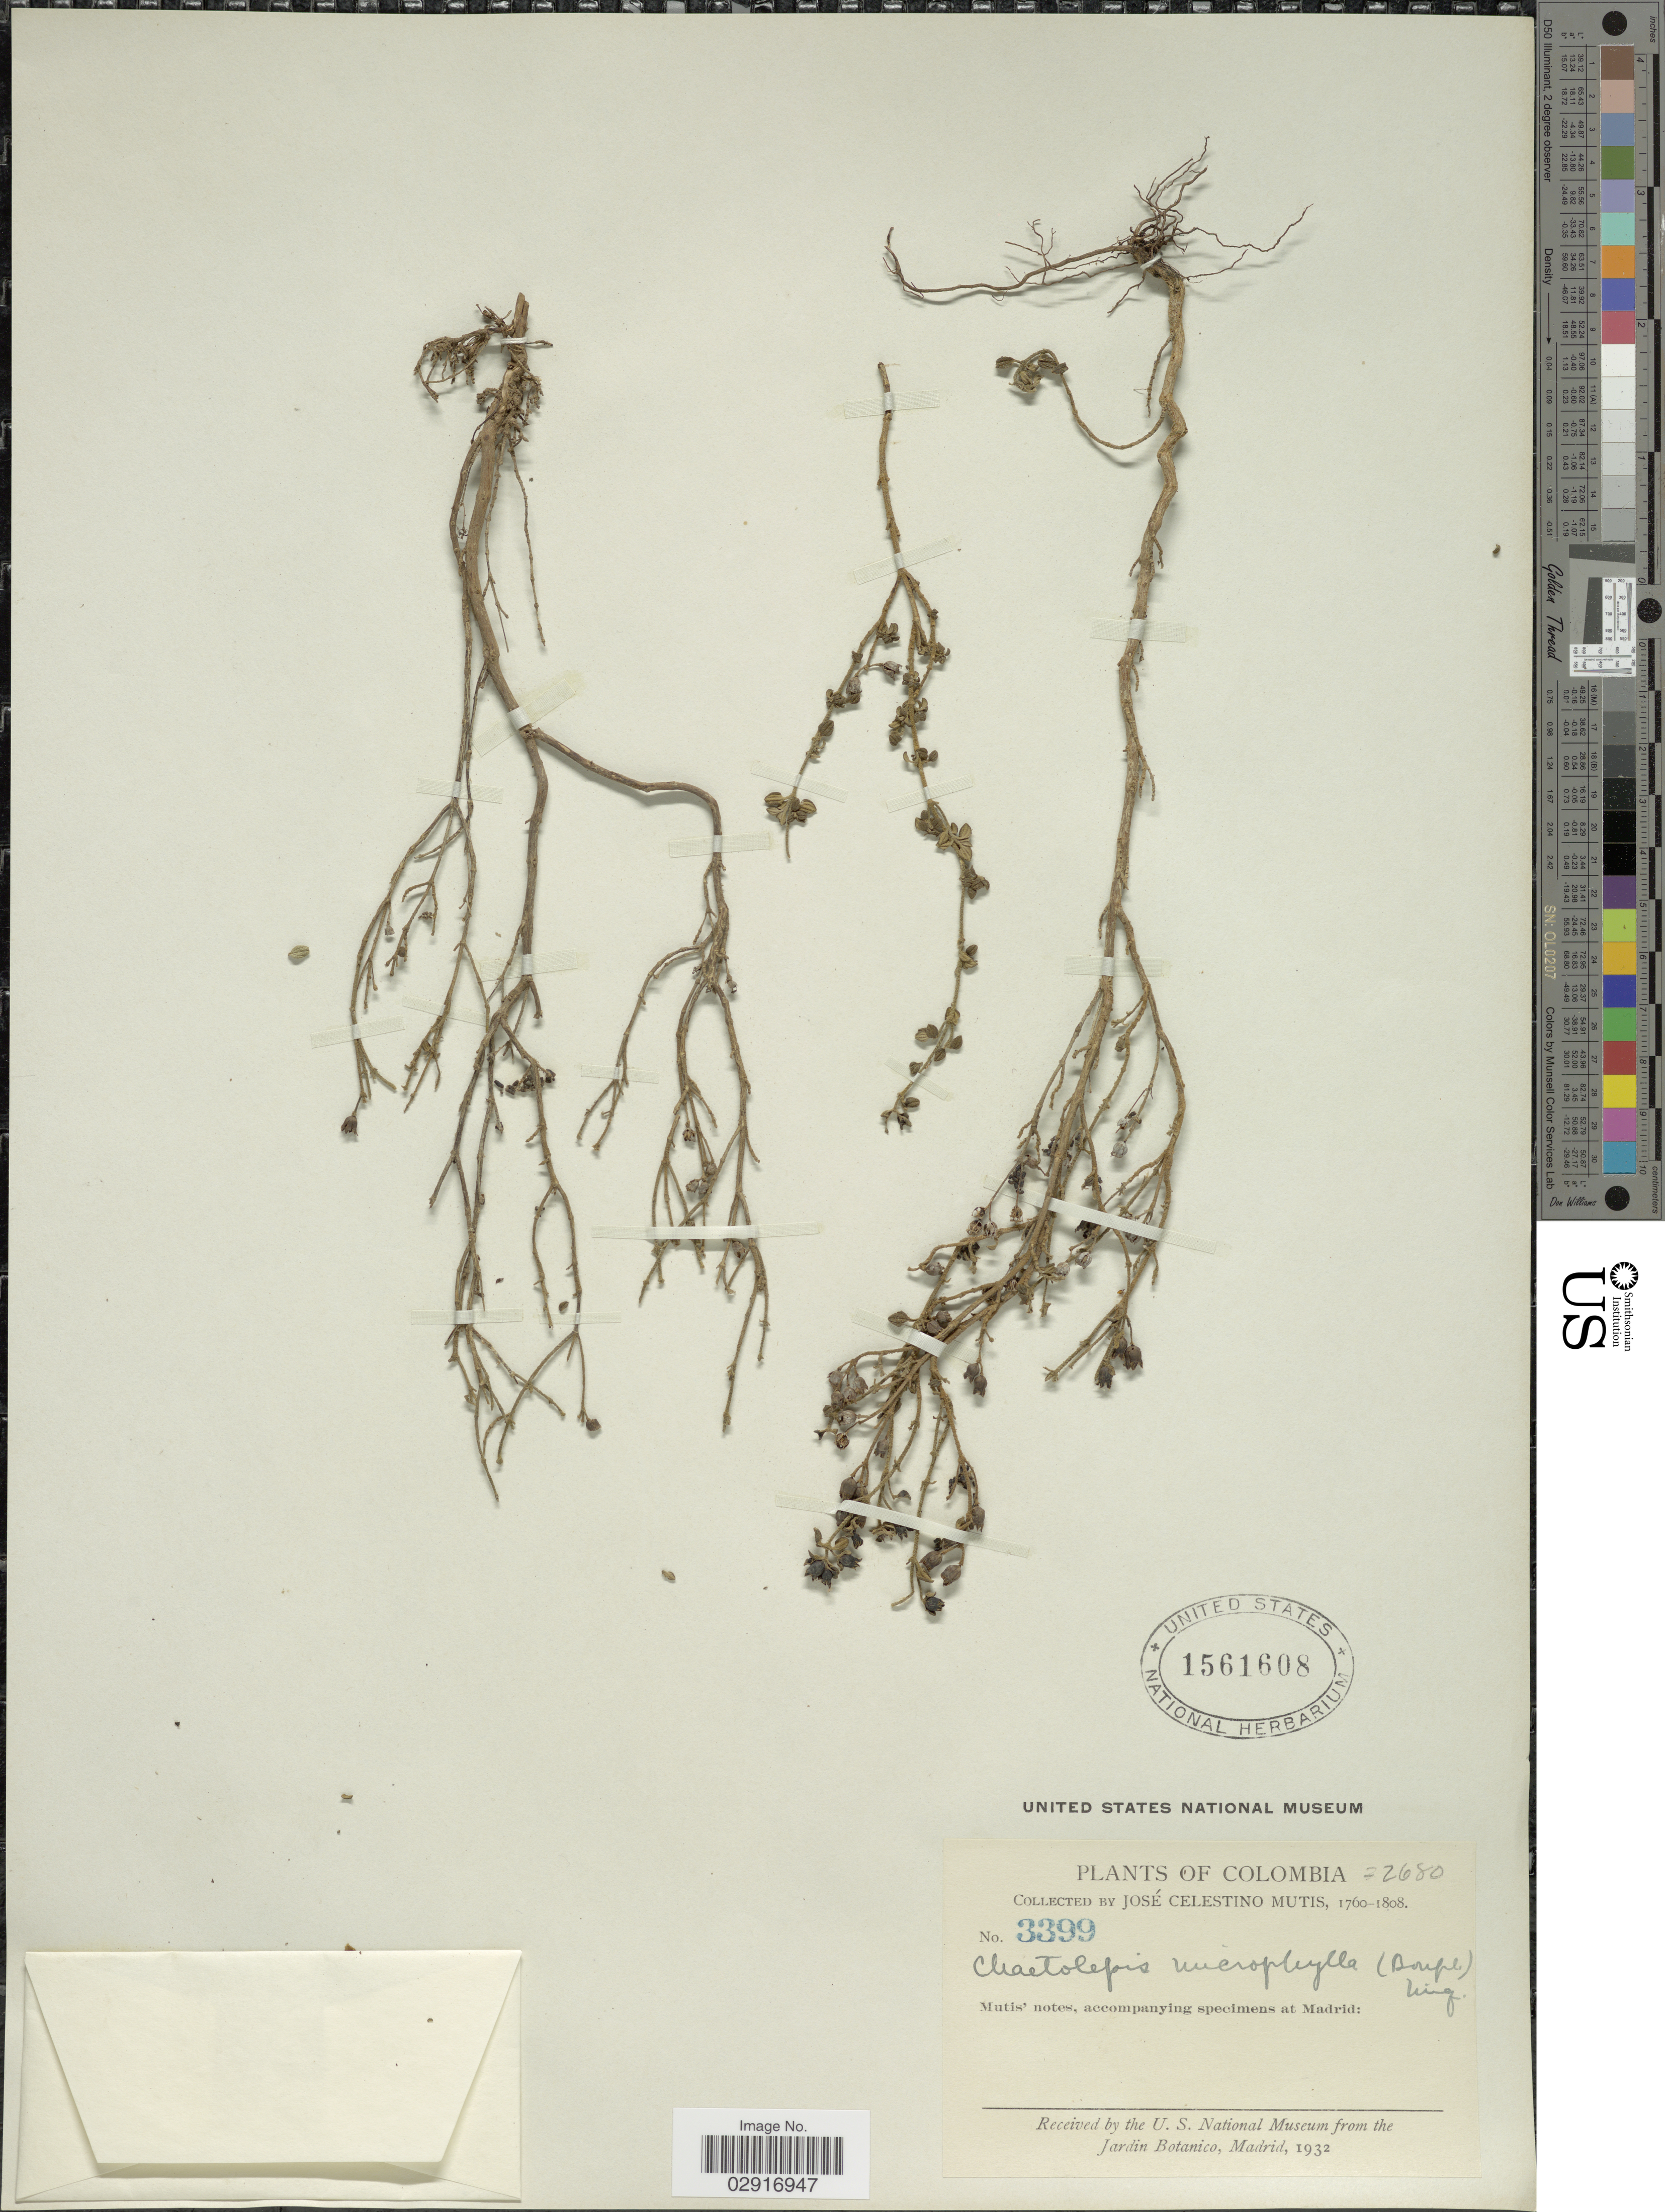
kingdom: Plantae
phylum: Tracheophyta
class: Magnoliopsida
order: Myrtales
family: Melastomataceae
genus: Chaetolepis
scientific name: Chaetolepis microphylla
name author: (Bonpl.) Miq.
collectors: J. C. B. Mutis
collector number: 3399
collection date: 1760/1808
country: Colombia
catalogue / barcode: US 1561608